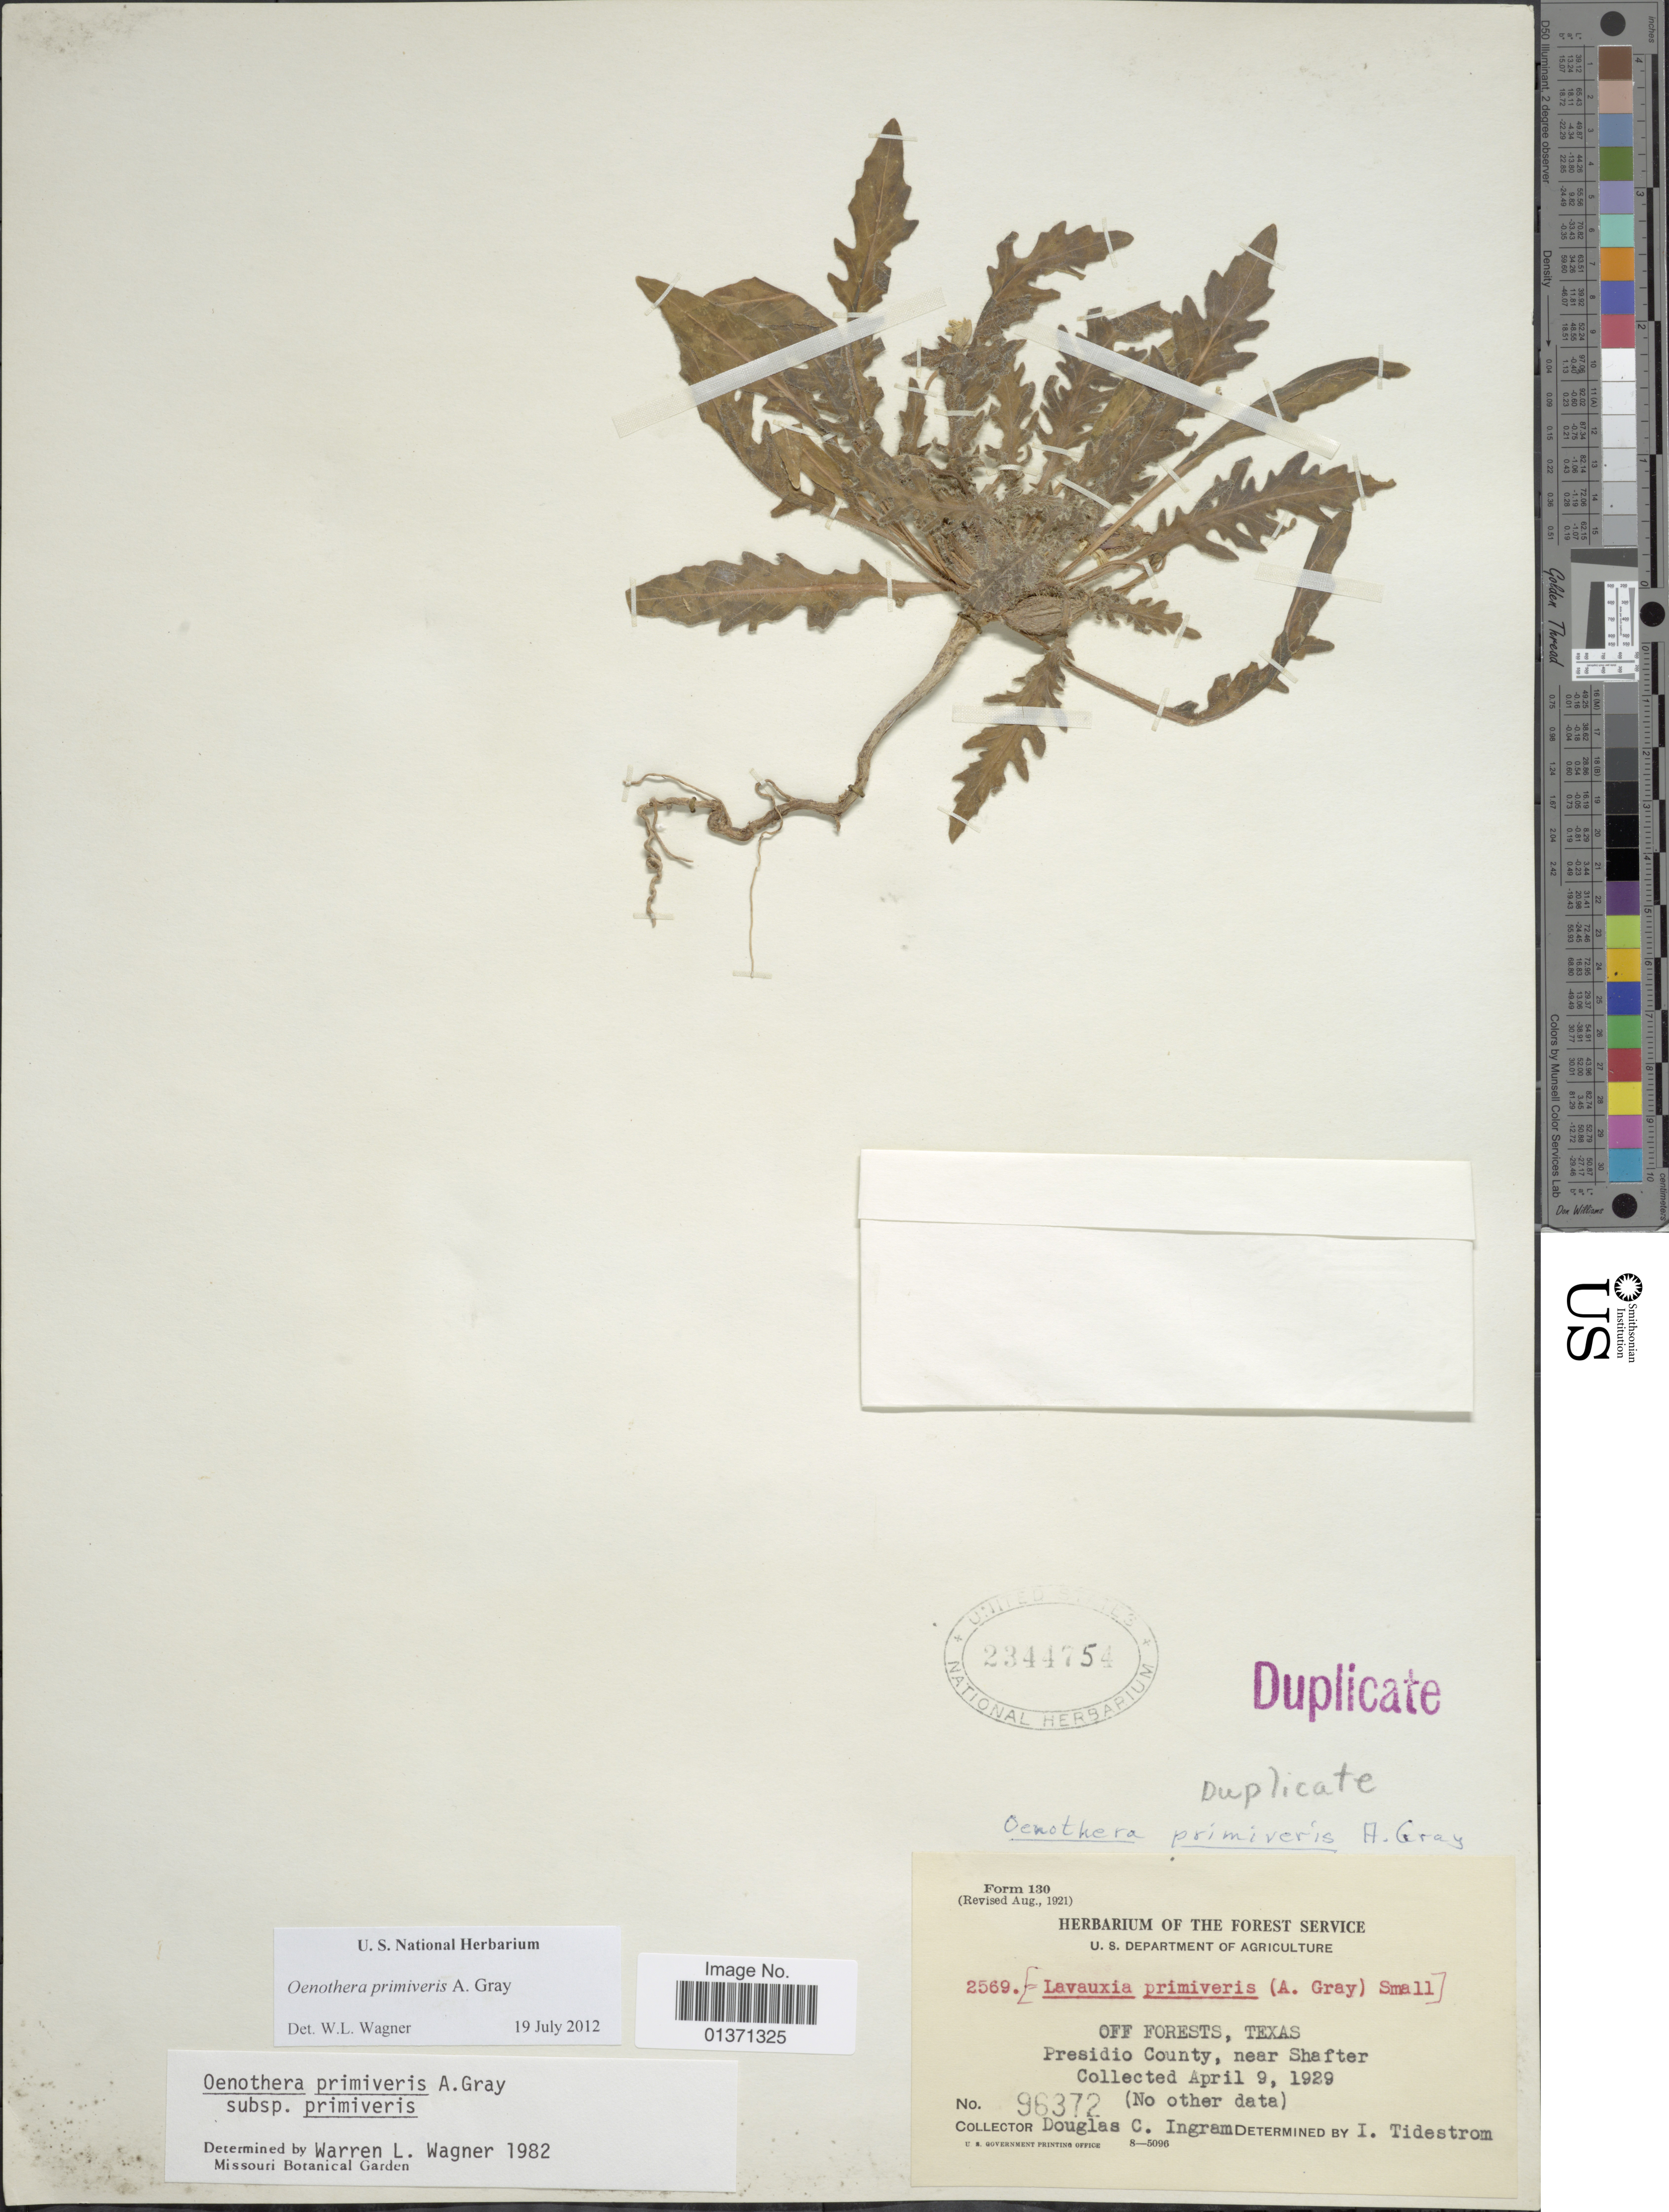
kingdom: Plantae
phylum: Tracheophyta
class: Magnoliopsida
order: Myrtales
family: Onagraceae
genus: Oenothera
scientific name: Oenothera primiveris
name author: A. Gray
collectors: D. C. Ingram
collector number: B. 2569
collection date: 1929-04-09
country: United States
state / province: Texas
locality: Off Forests, Presidio County, near Shafter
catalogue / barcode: US 2344754